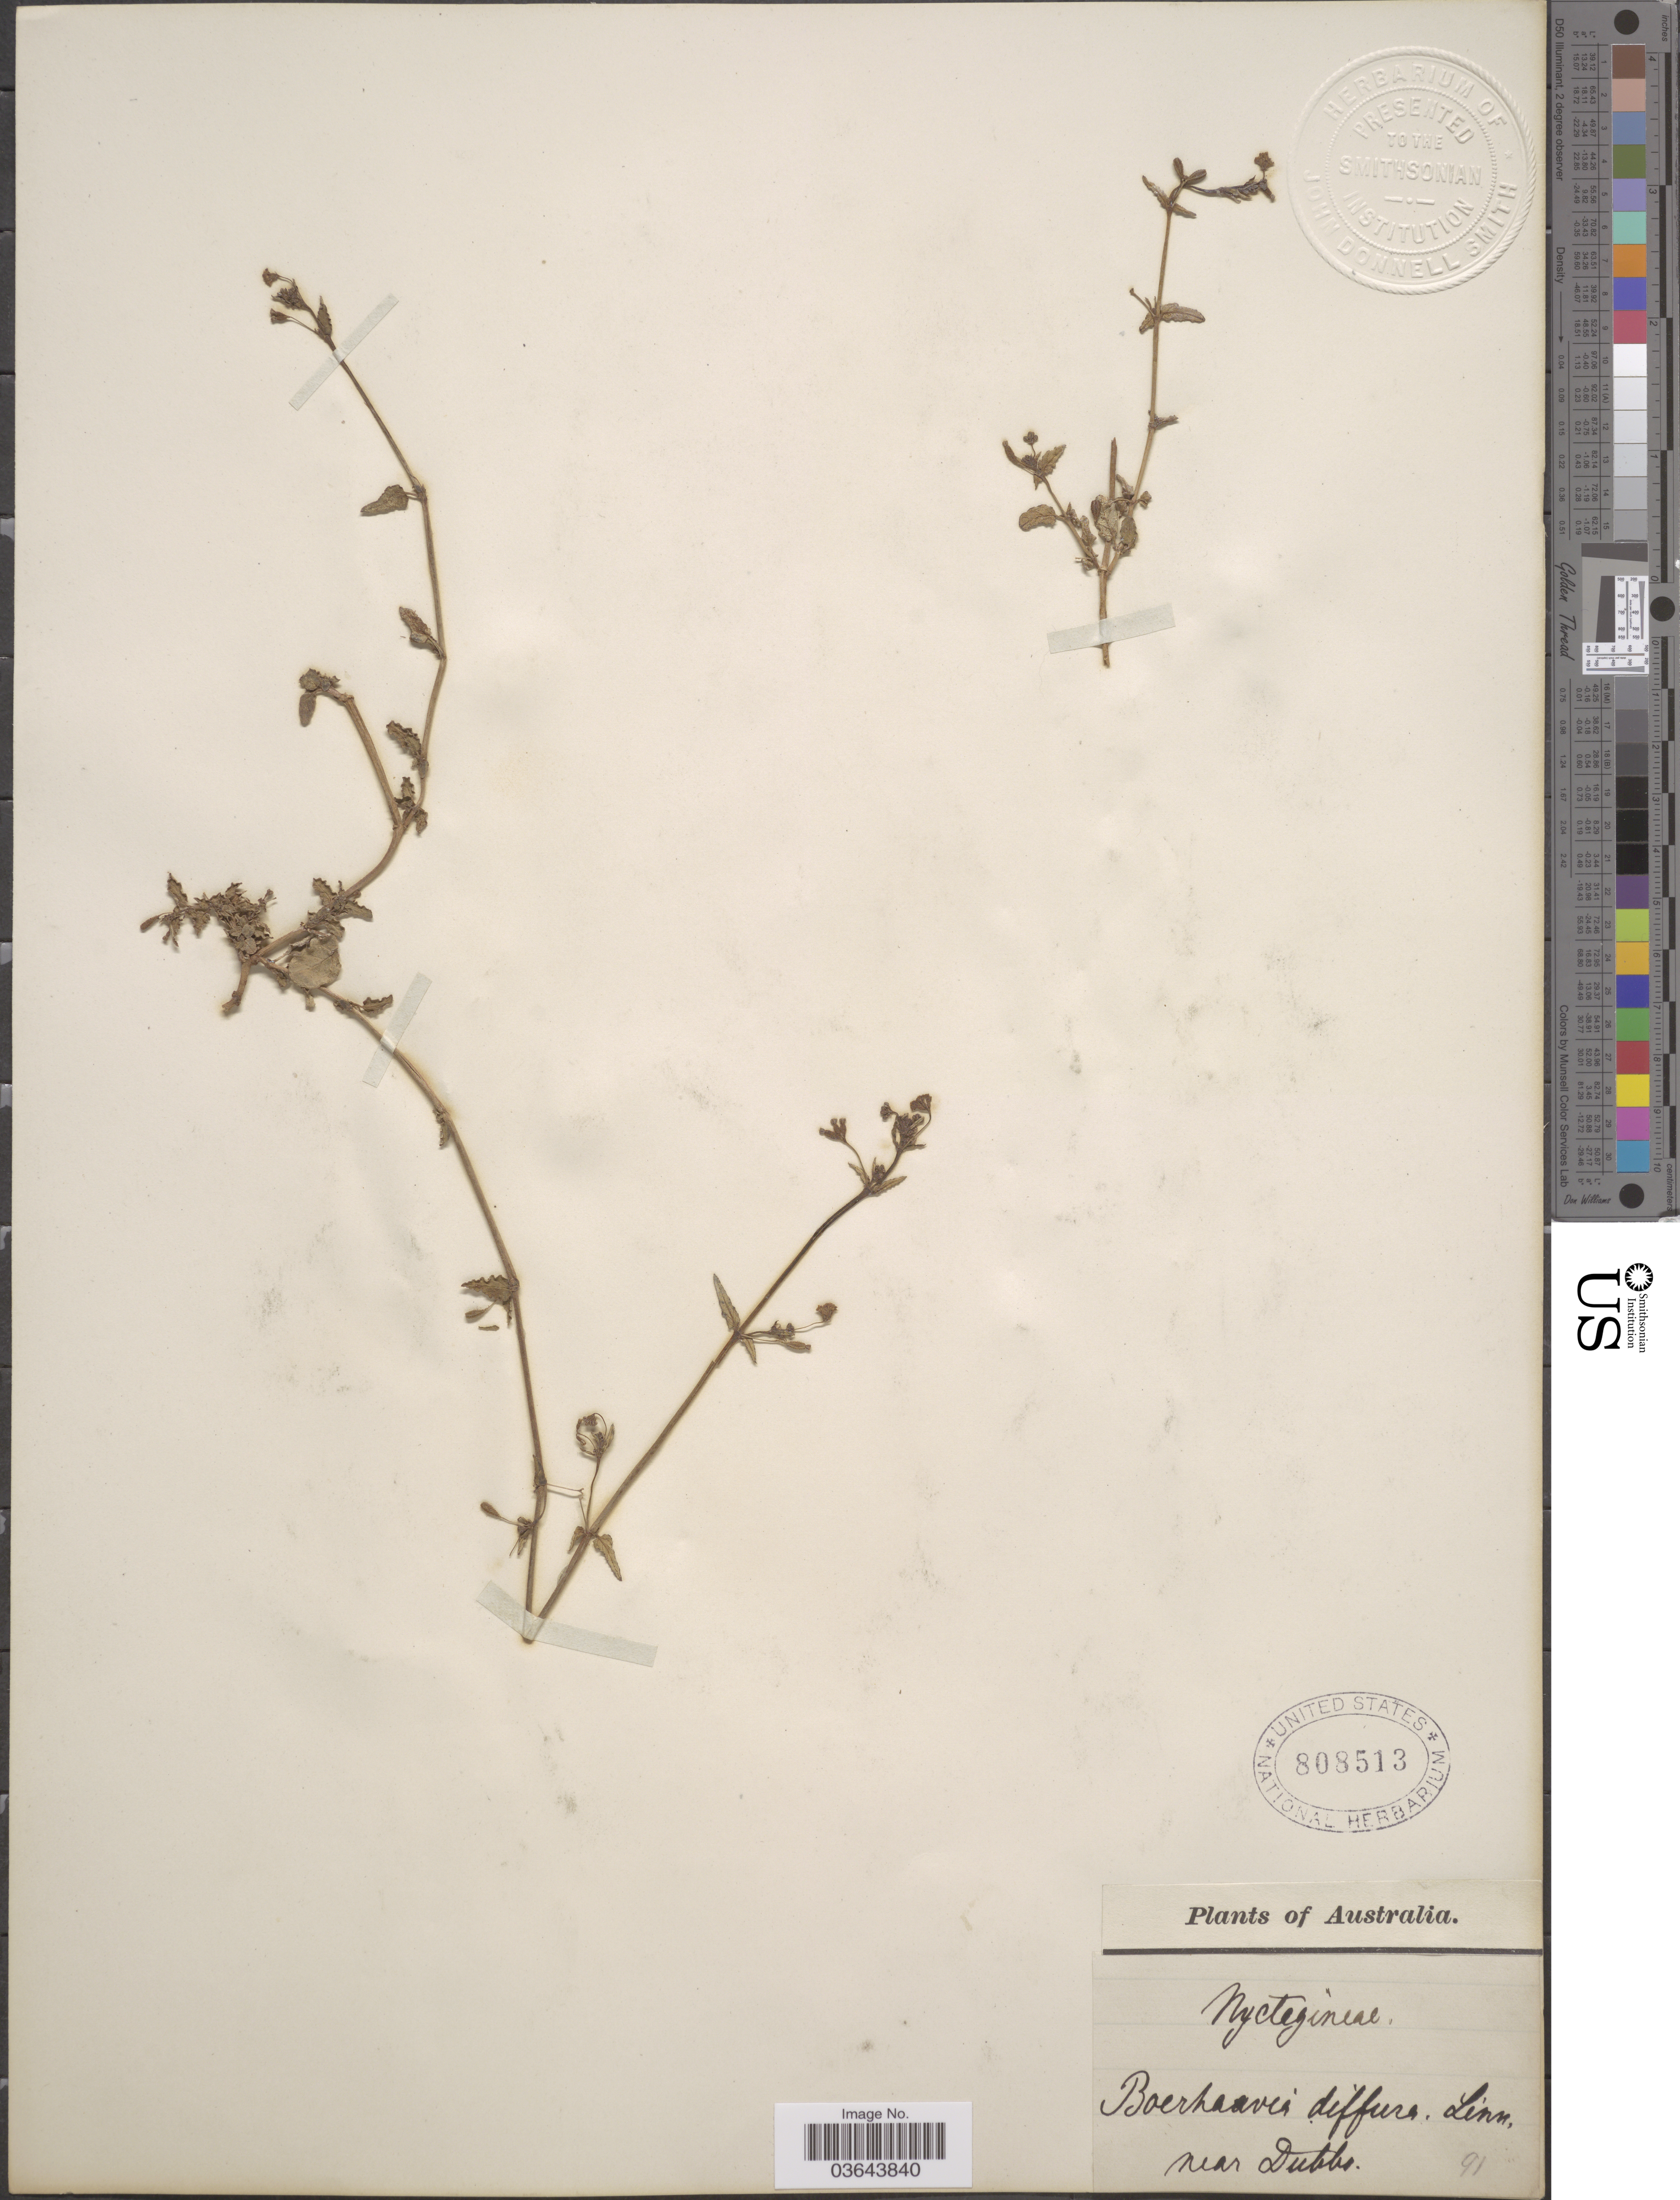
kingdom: Plantae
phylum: Tracheophyta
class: Magnoliopsida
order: Caryophyllales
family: Nyctaginaceae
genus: Boerhavia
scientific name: Boerhavia mutabilis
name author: R. Br.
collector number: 91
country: Australia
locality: Near Dubbo.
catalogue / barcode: US 808513